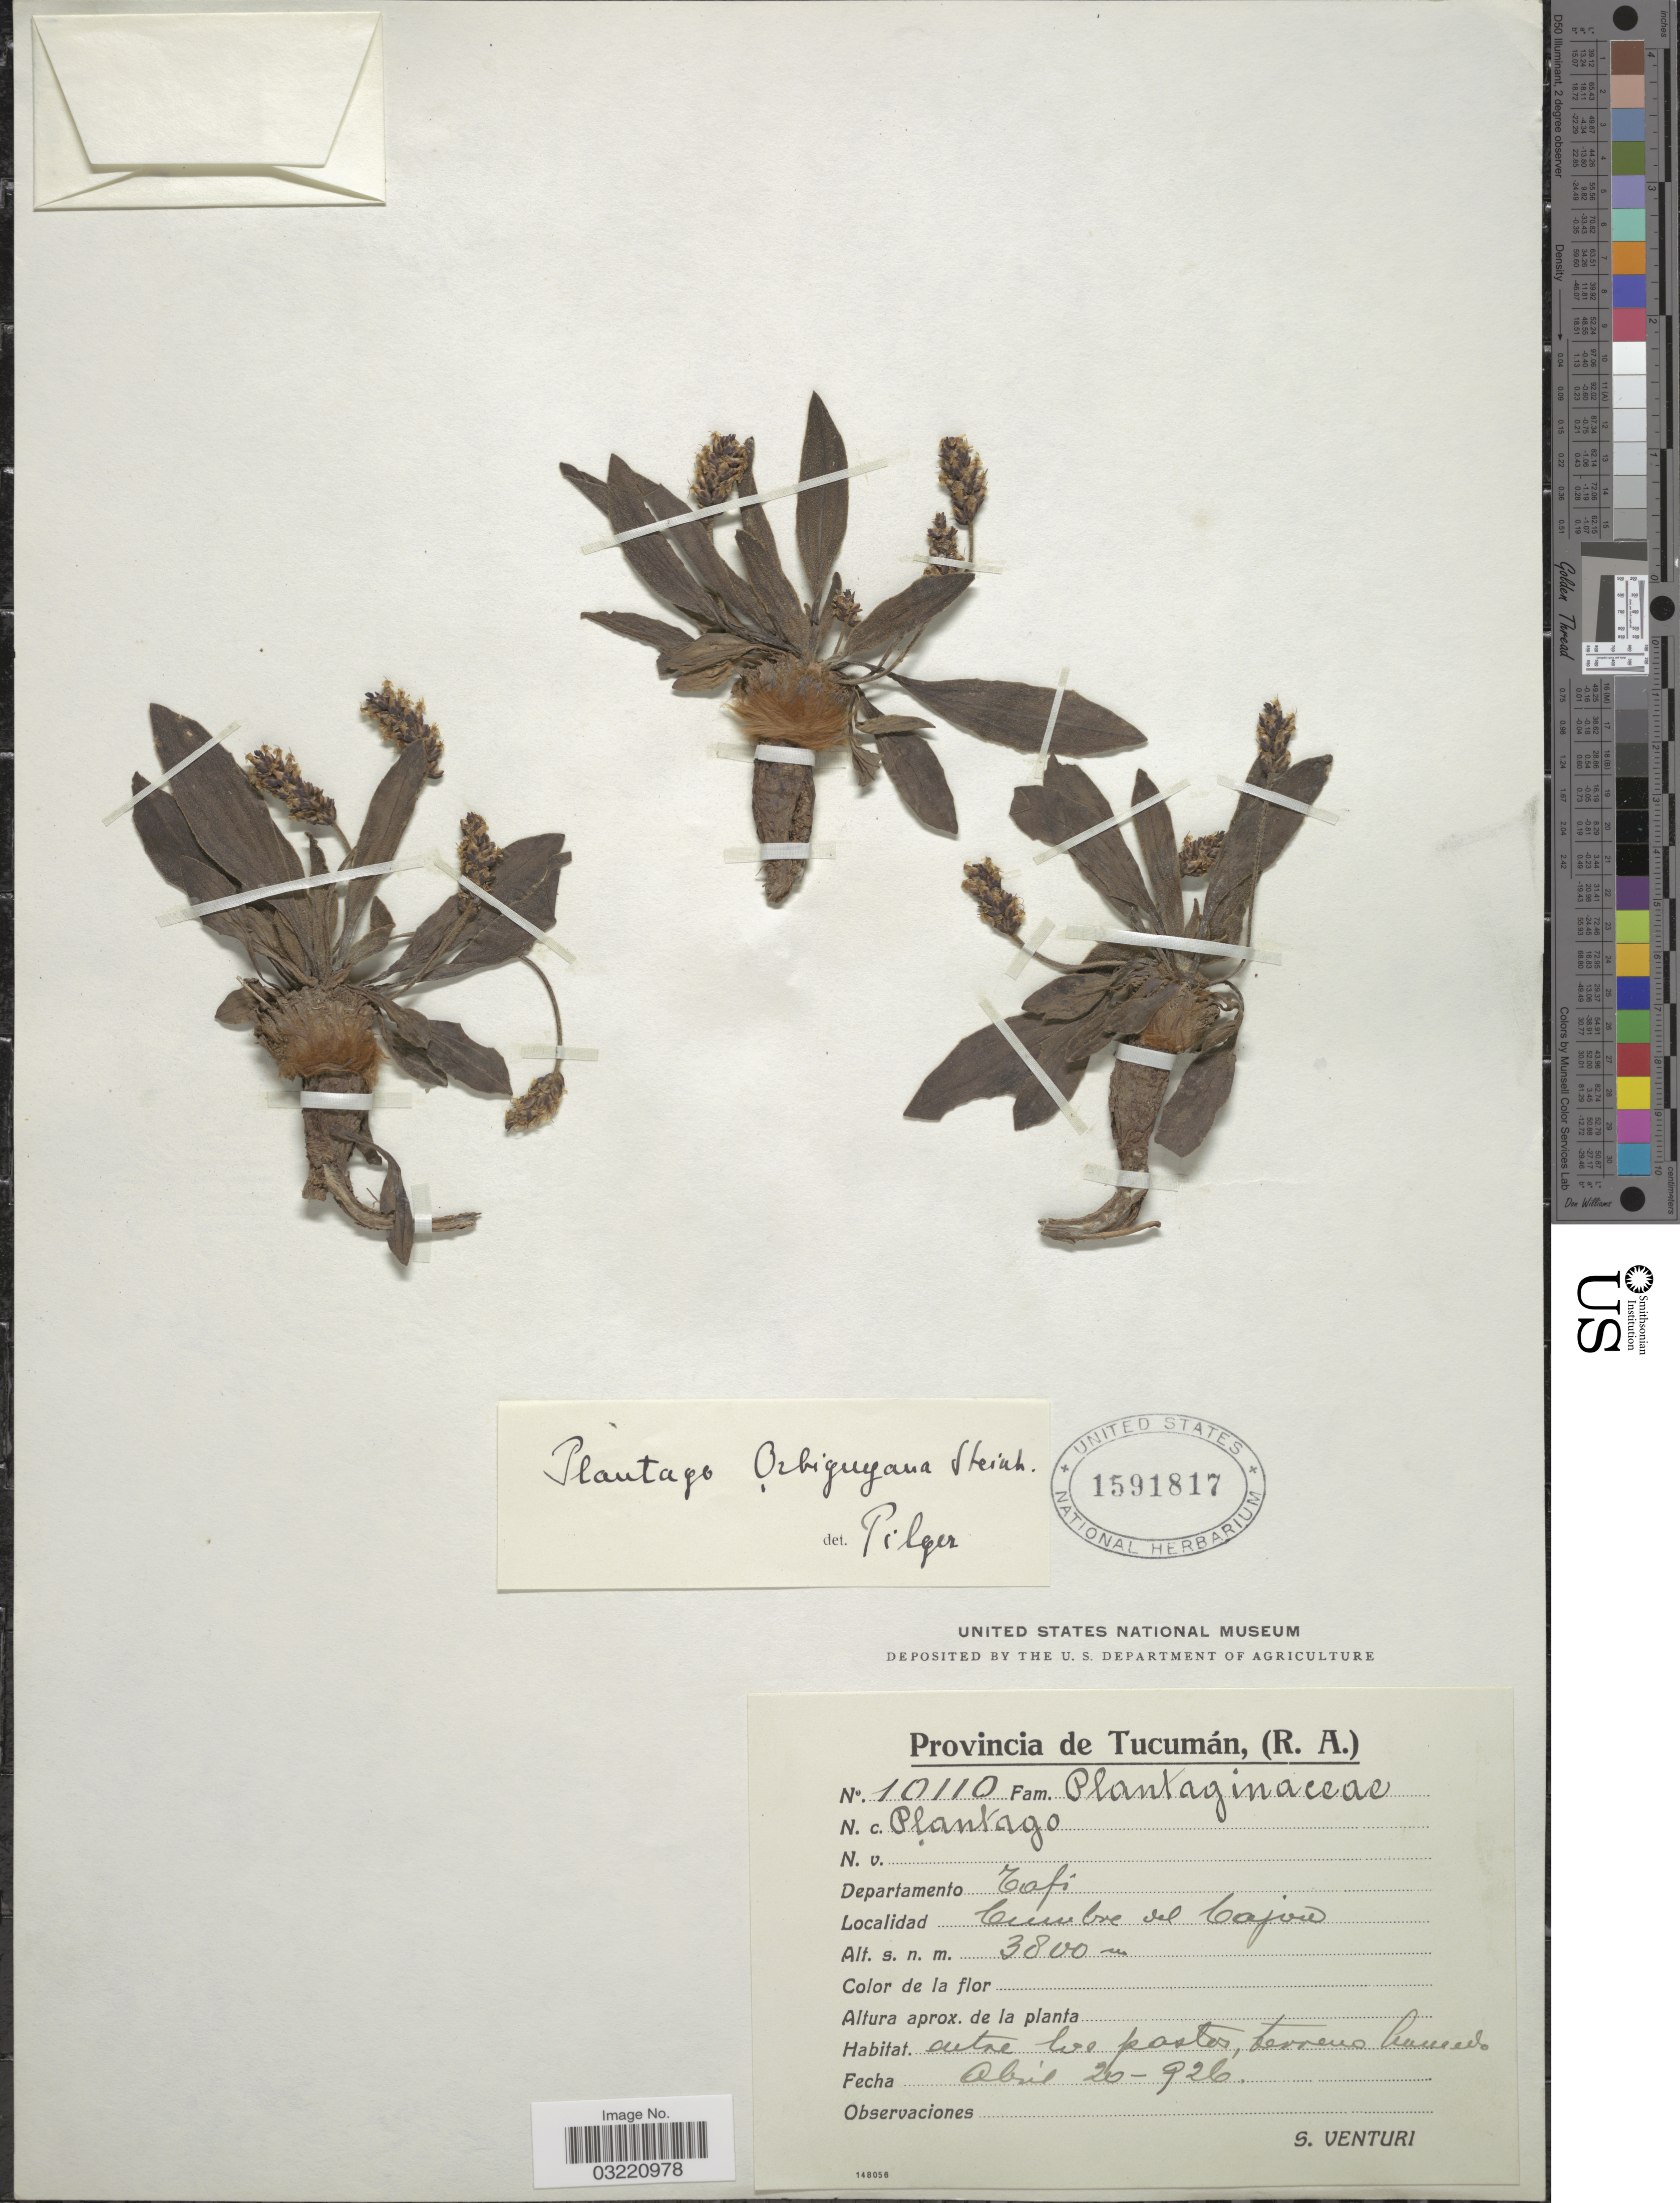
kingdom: Plantae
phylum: Tracheophyta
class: Magnoliopsida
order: Lamiales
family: Plantaginaceae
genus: Plantago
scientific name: Plantago orbignyana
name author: Steinh. ex Decne.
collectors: S. Venturi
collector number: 10110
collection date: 1926-04-20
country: Argentina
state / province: Tucuman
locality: Departamento Tafi, Cumbre del Cajon.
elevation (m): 3800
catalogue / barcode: US 1591817